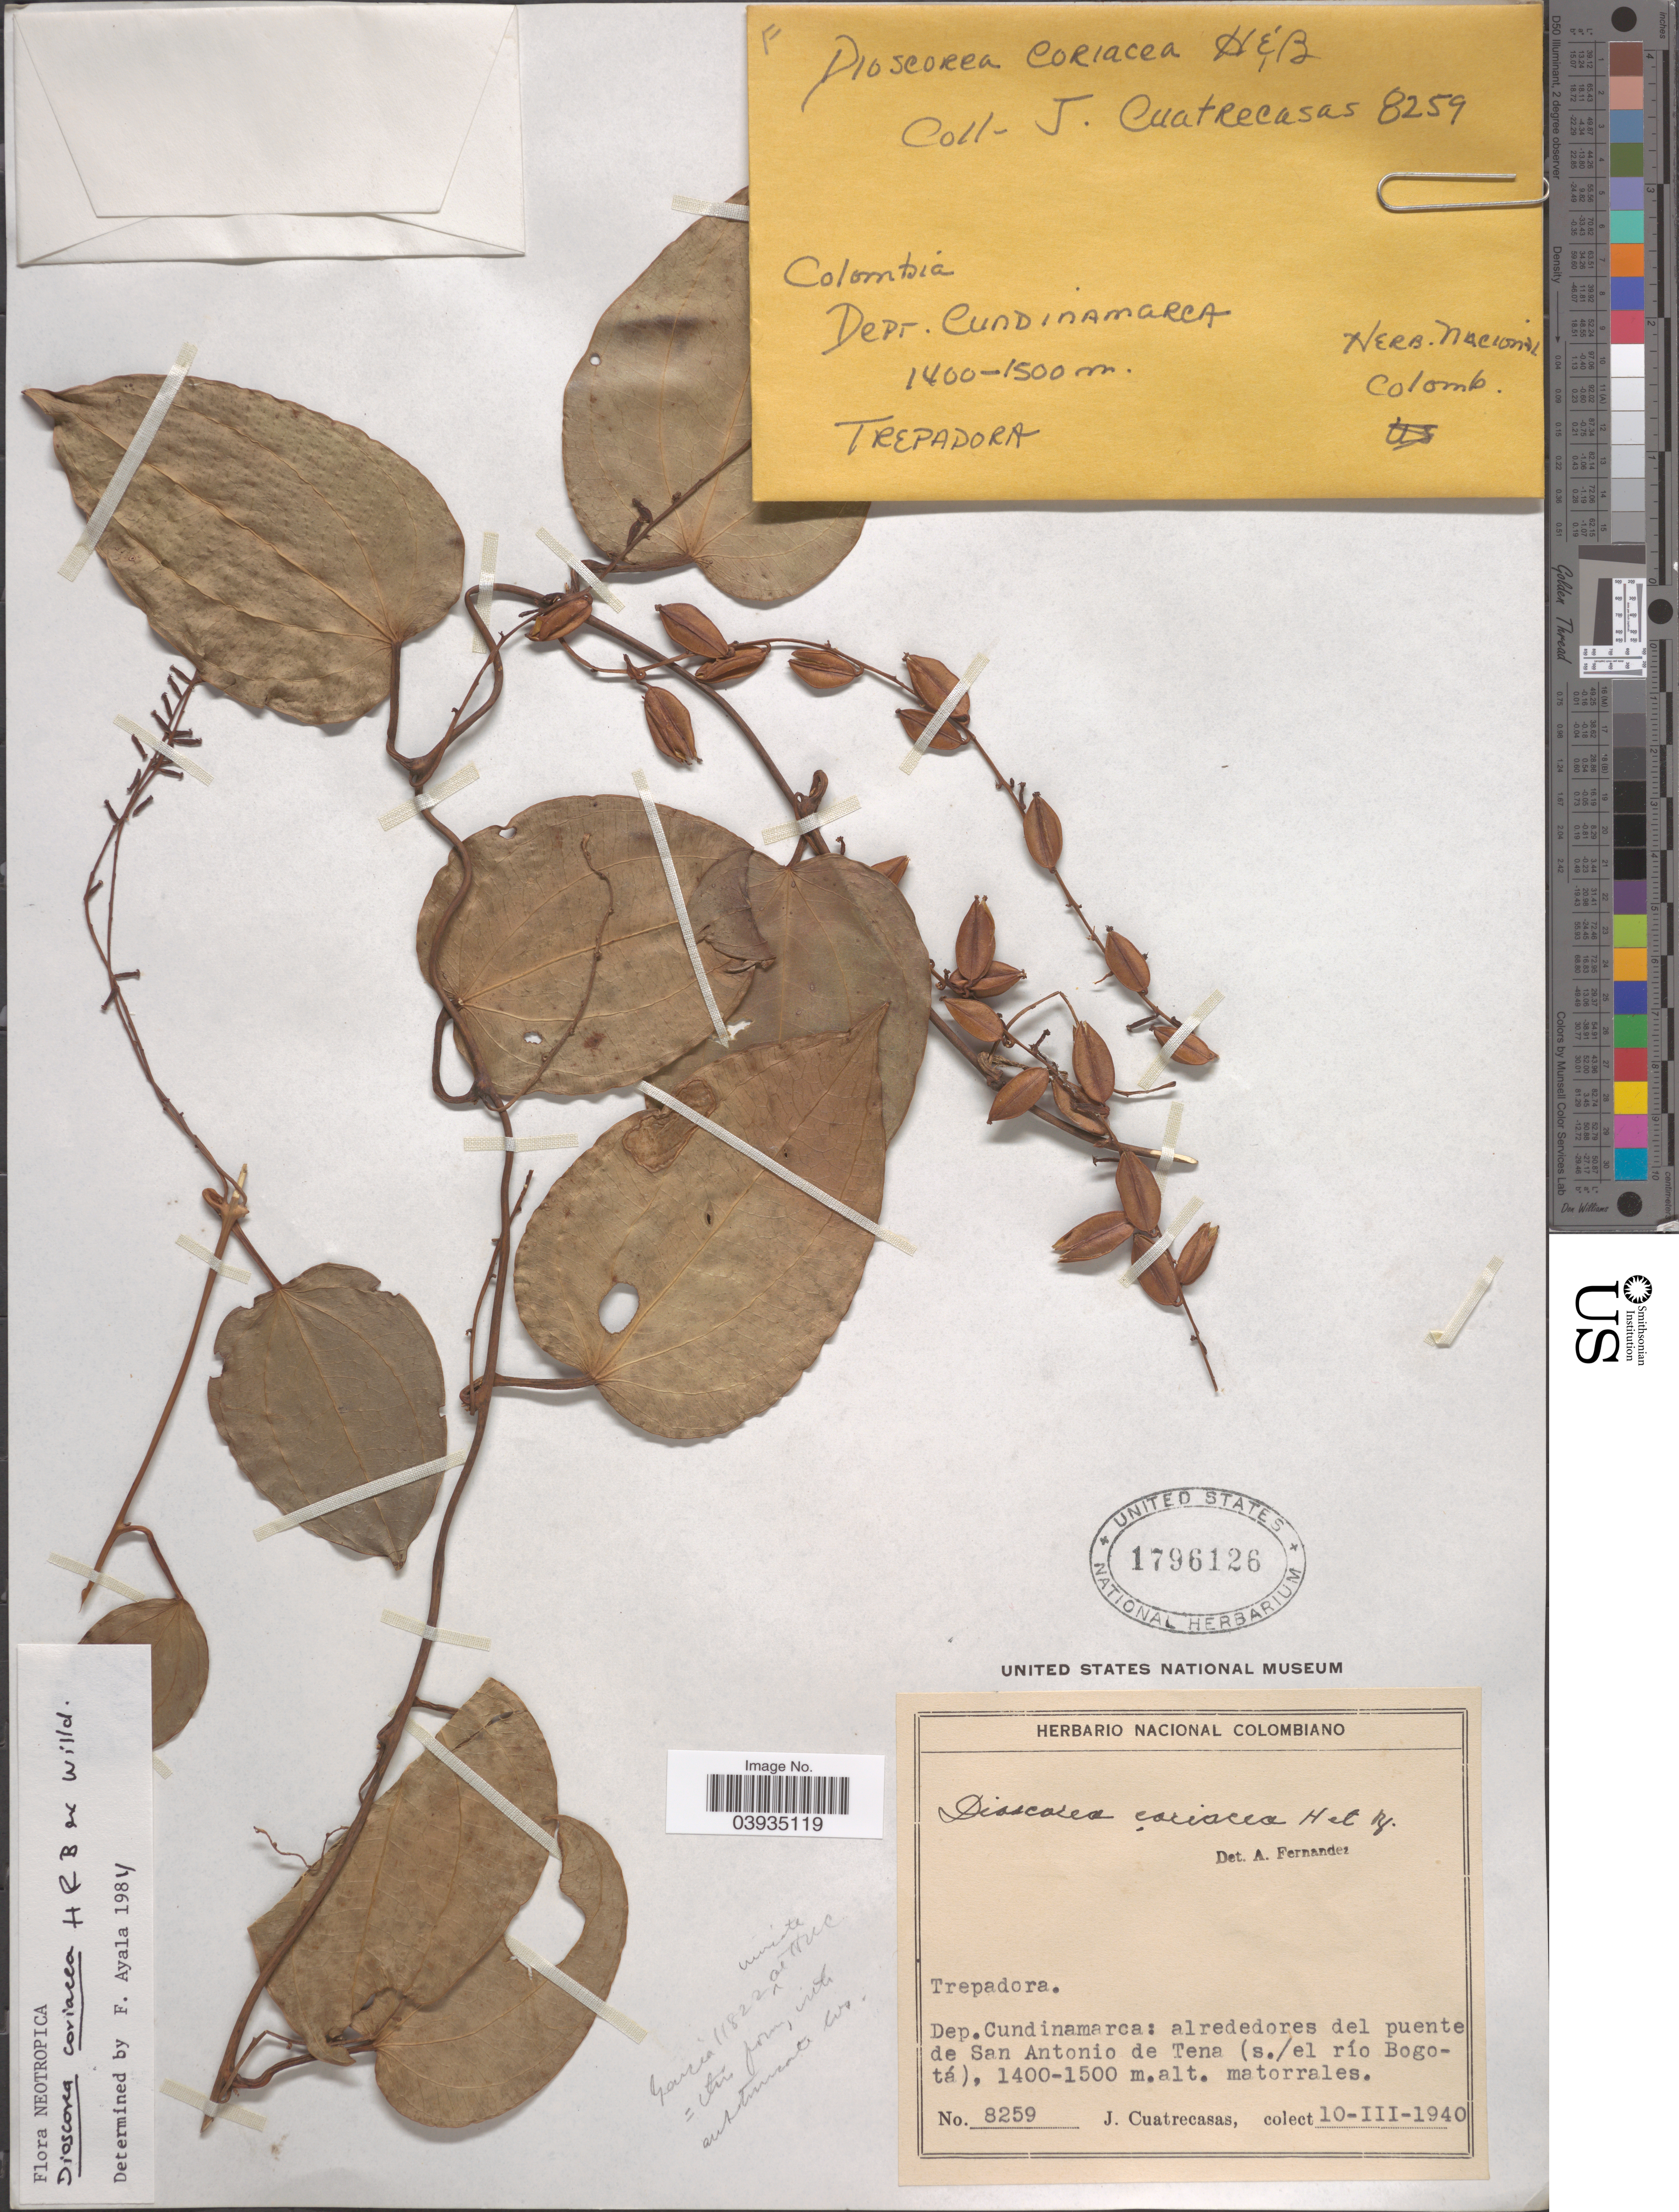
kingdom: Plantae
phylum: Tracheophyta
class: Liliopsida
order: Dioscoreales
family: Dioscoreaceae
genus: Dioscorea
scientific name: Dioscorea coriacea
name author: Humb. & Bonpl. ex Willd.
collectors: J. Cuatrecasas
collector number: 8259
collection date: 1940-03-10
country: Colombia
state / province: Cundinamarca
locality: Depr. Cundinamarca: alrededores del puente de San Antonio de Tena (s./el río Bogotá).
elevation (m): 1400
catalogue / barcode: US 1796126